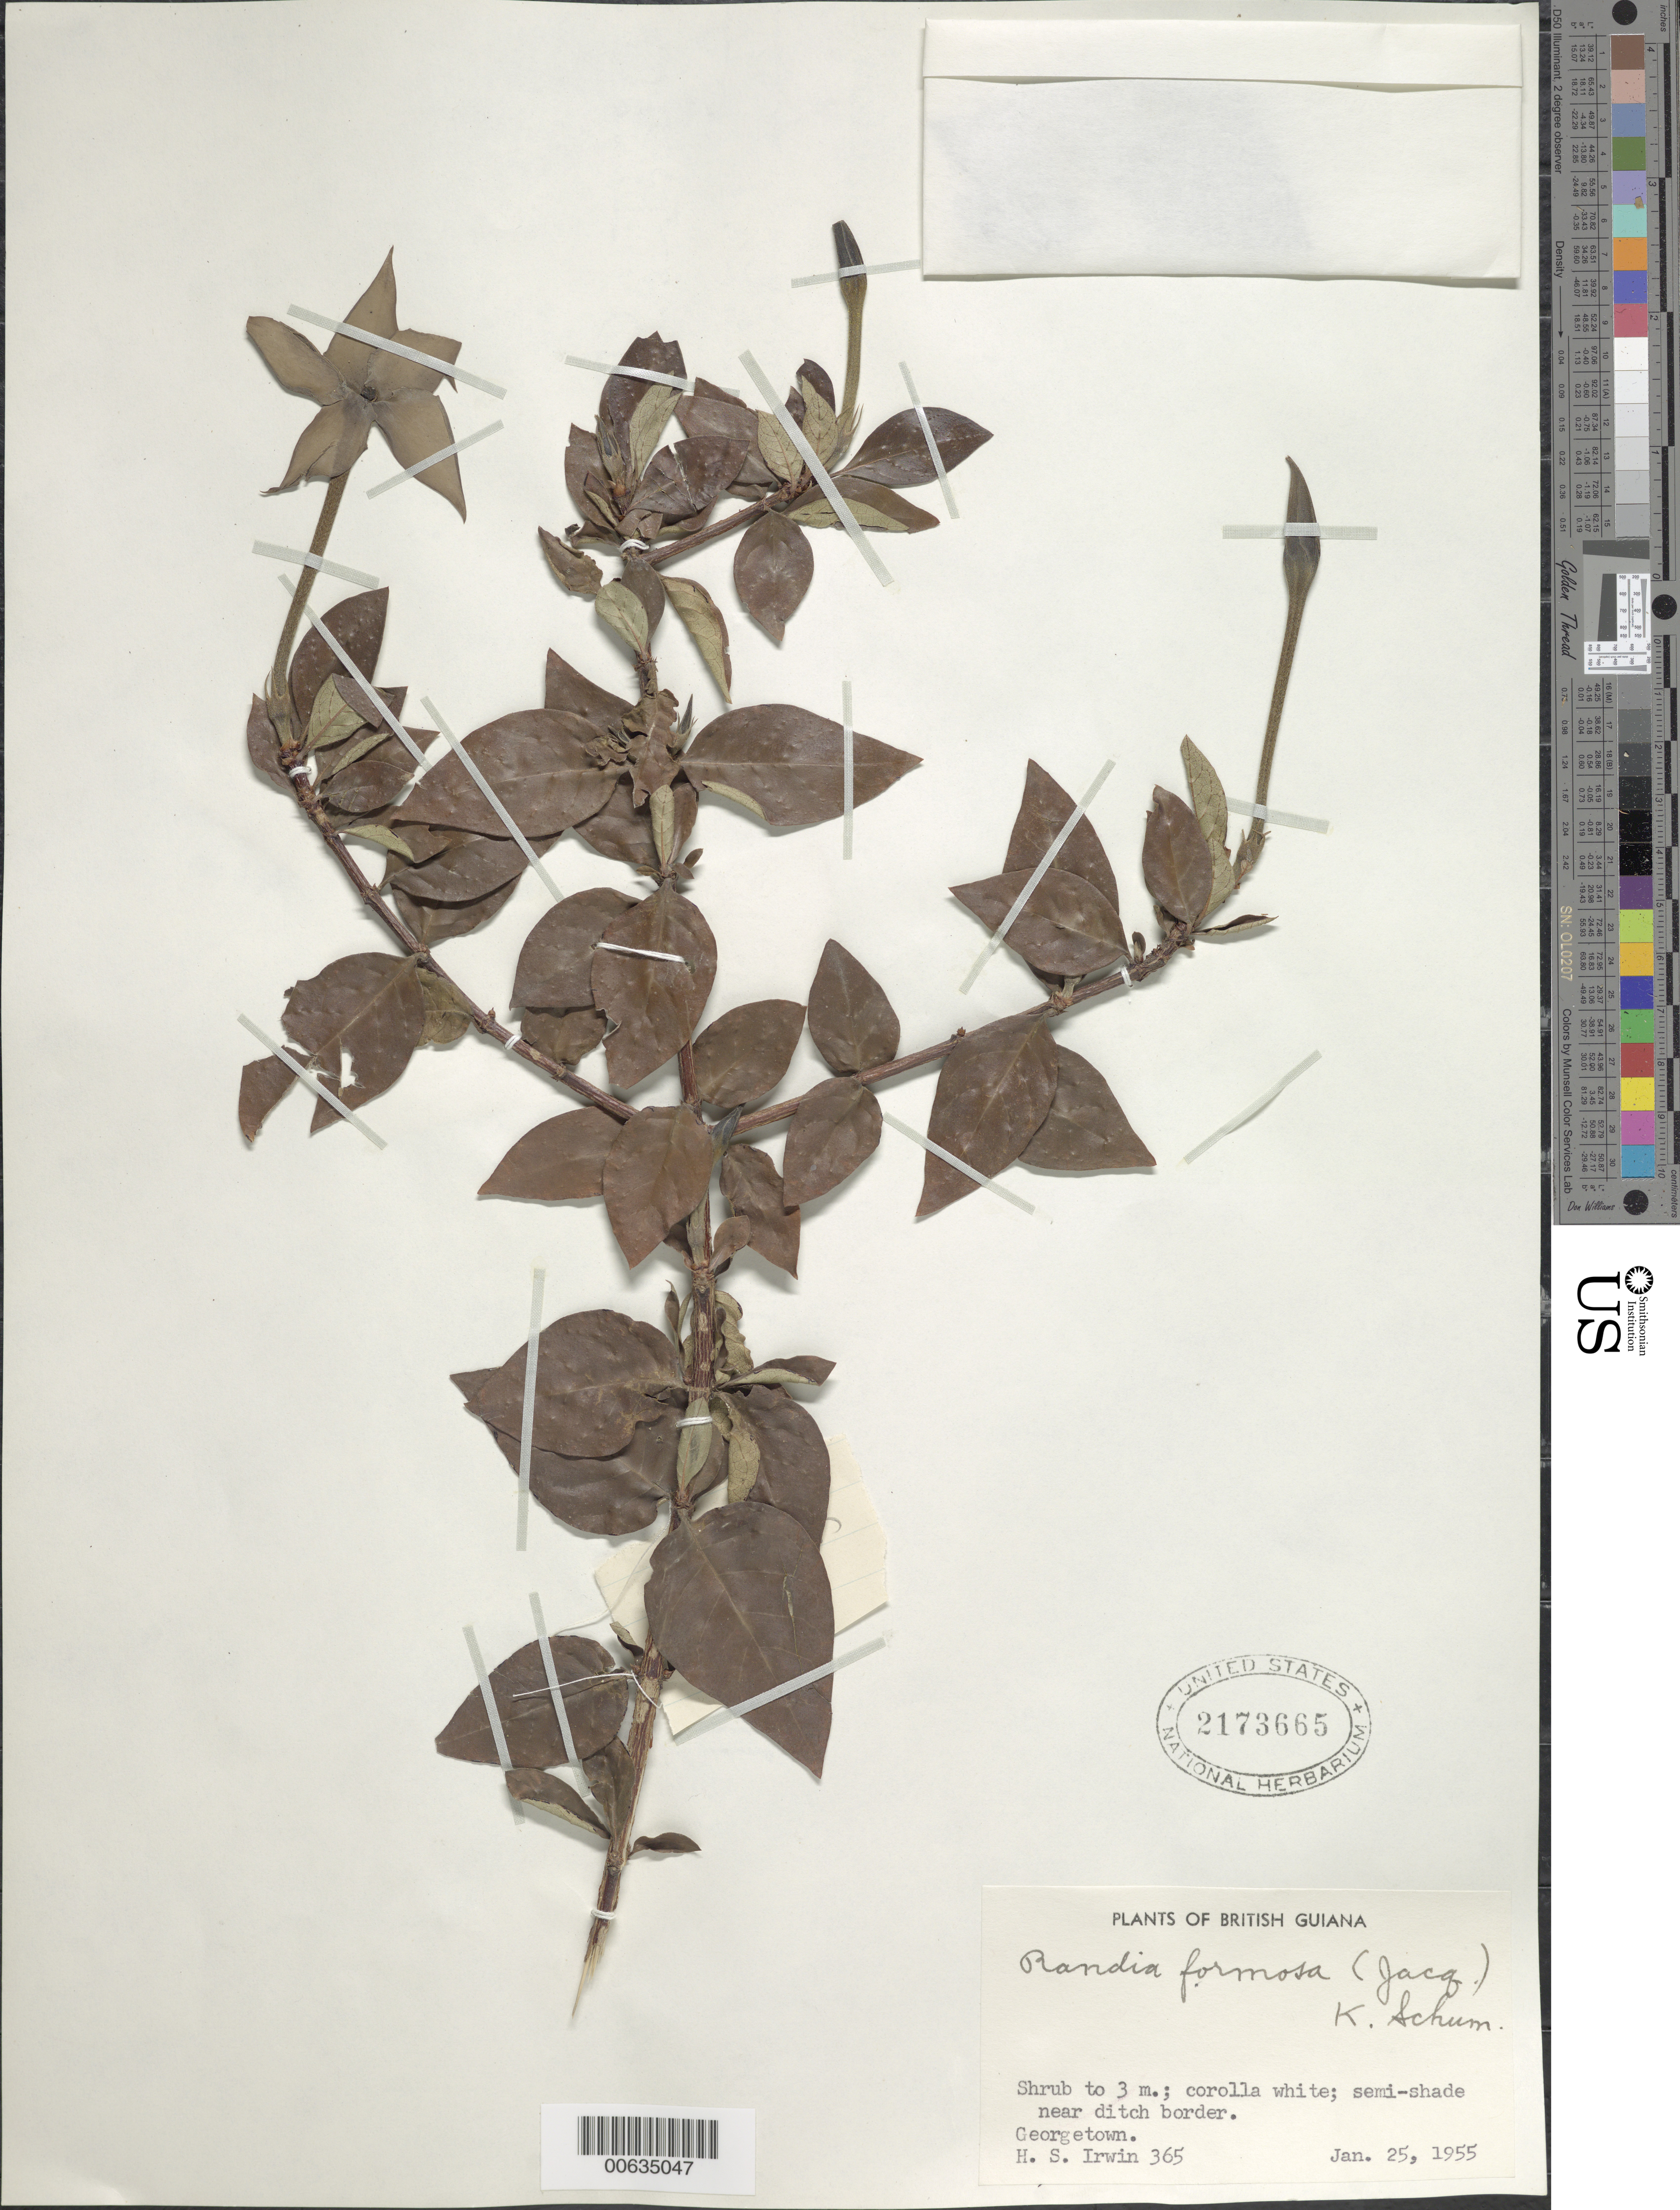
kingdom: Plantae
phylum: Tracheophyta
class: Magnoliopsida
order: Gentianales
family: Rubiaceae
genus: Randia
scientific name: Randia formosa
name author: (Jacq.) K. Schum.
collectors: H. Irwin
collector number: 365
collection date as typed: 25-Jan-55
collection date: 1955-01-25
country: Guyana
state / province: Demerara-Mahaica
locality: Georgetown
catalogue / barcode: US 2173665